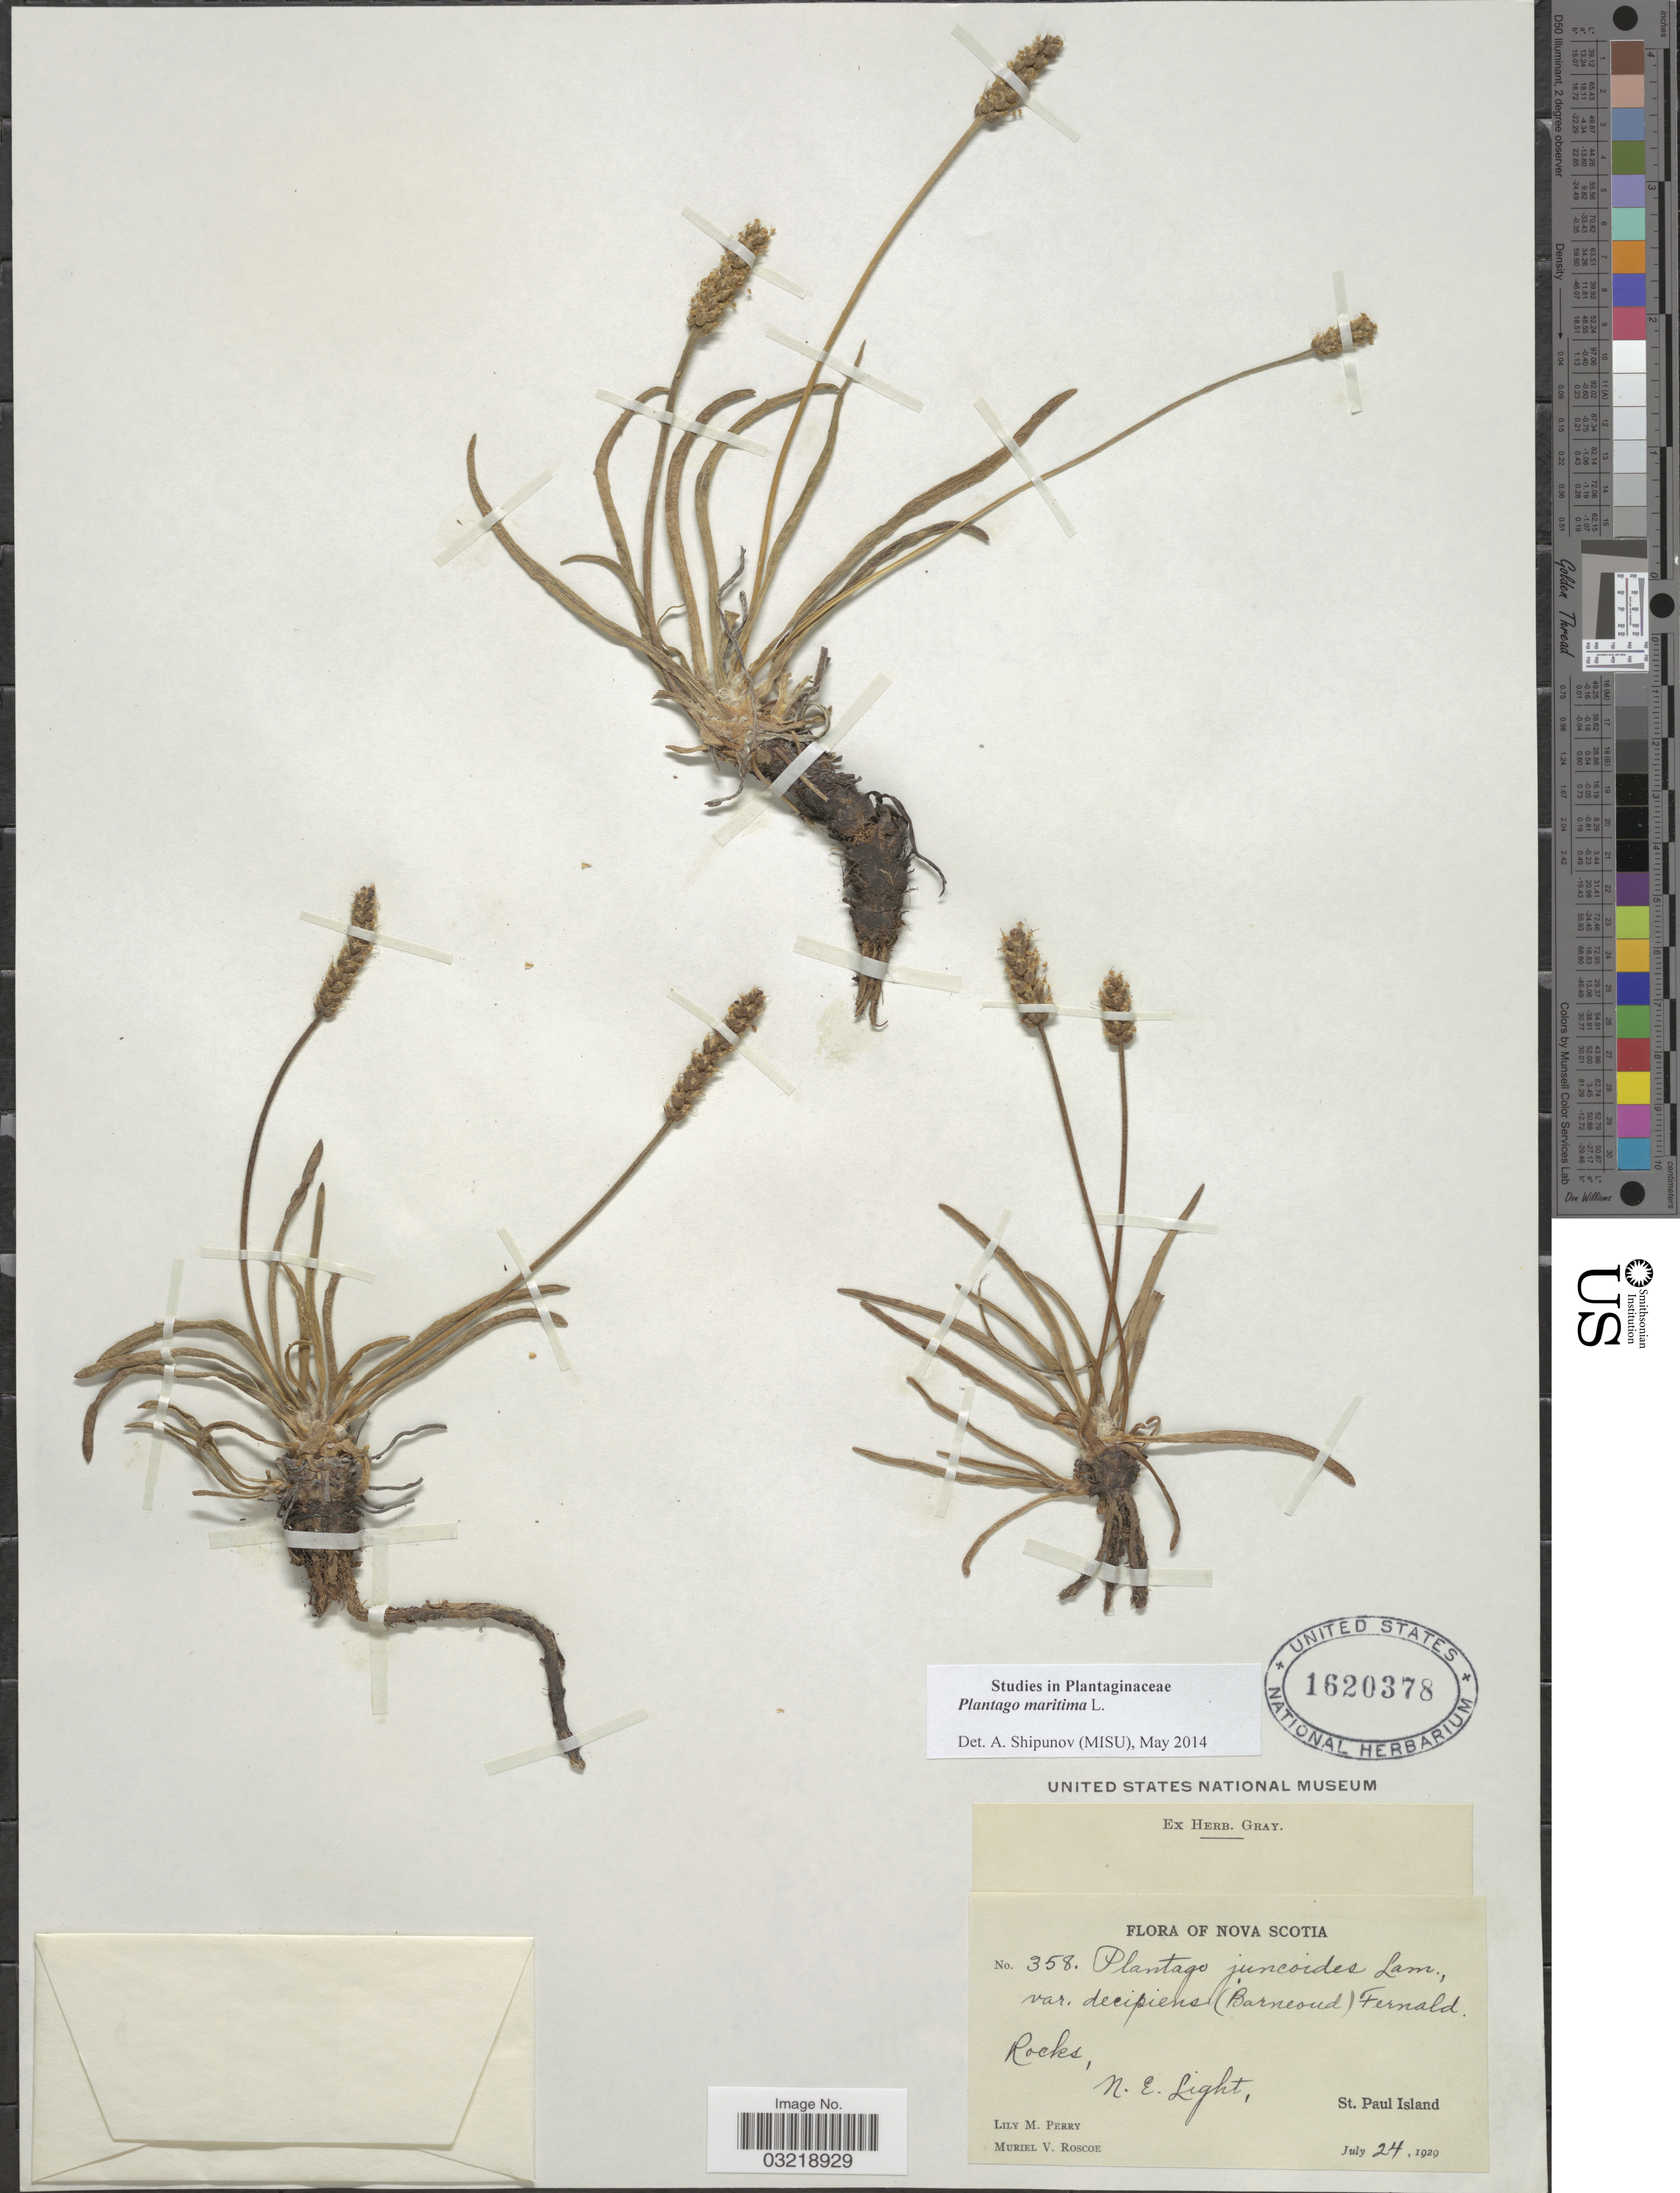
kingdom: Plantae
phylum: Tracheophyta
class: Magnoliopsida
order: Lamiales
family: Plantaginaceae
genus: Plantago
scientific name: Plantago maritima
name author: L.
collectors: L. M. Perry & M. Roscoe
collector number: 358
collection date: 1929-07-24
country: Canada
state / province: Nova Scotia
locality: Rocks, N.E. Light, St. Paul Island.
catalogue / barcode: US 1620378